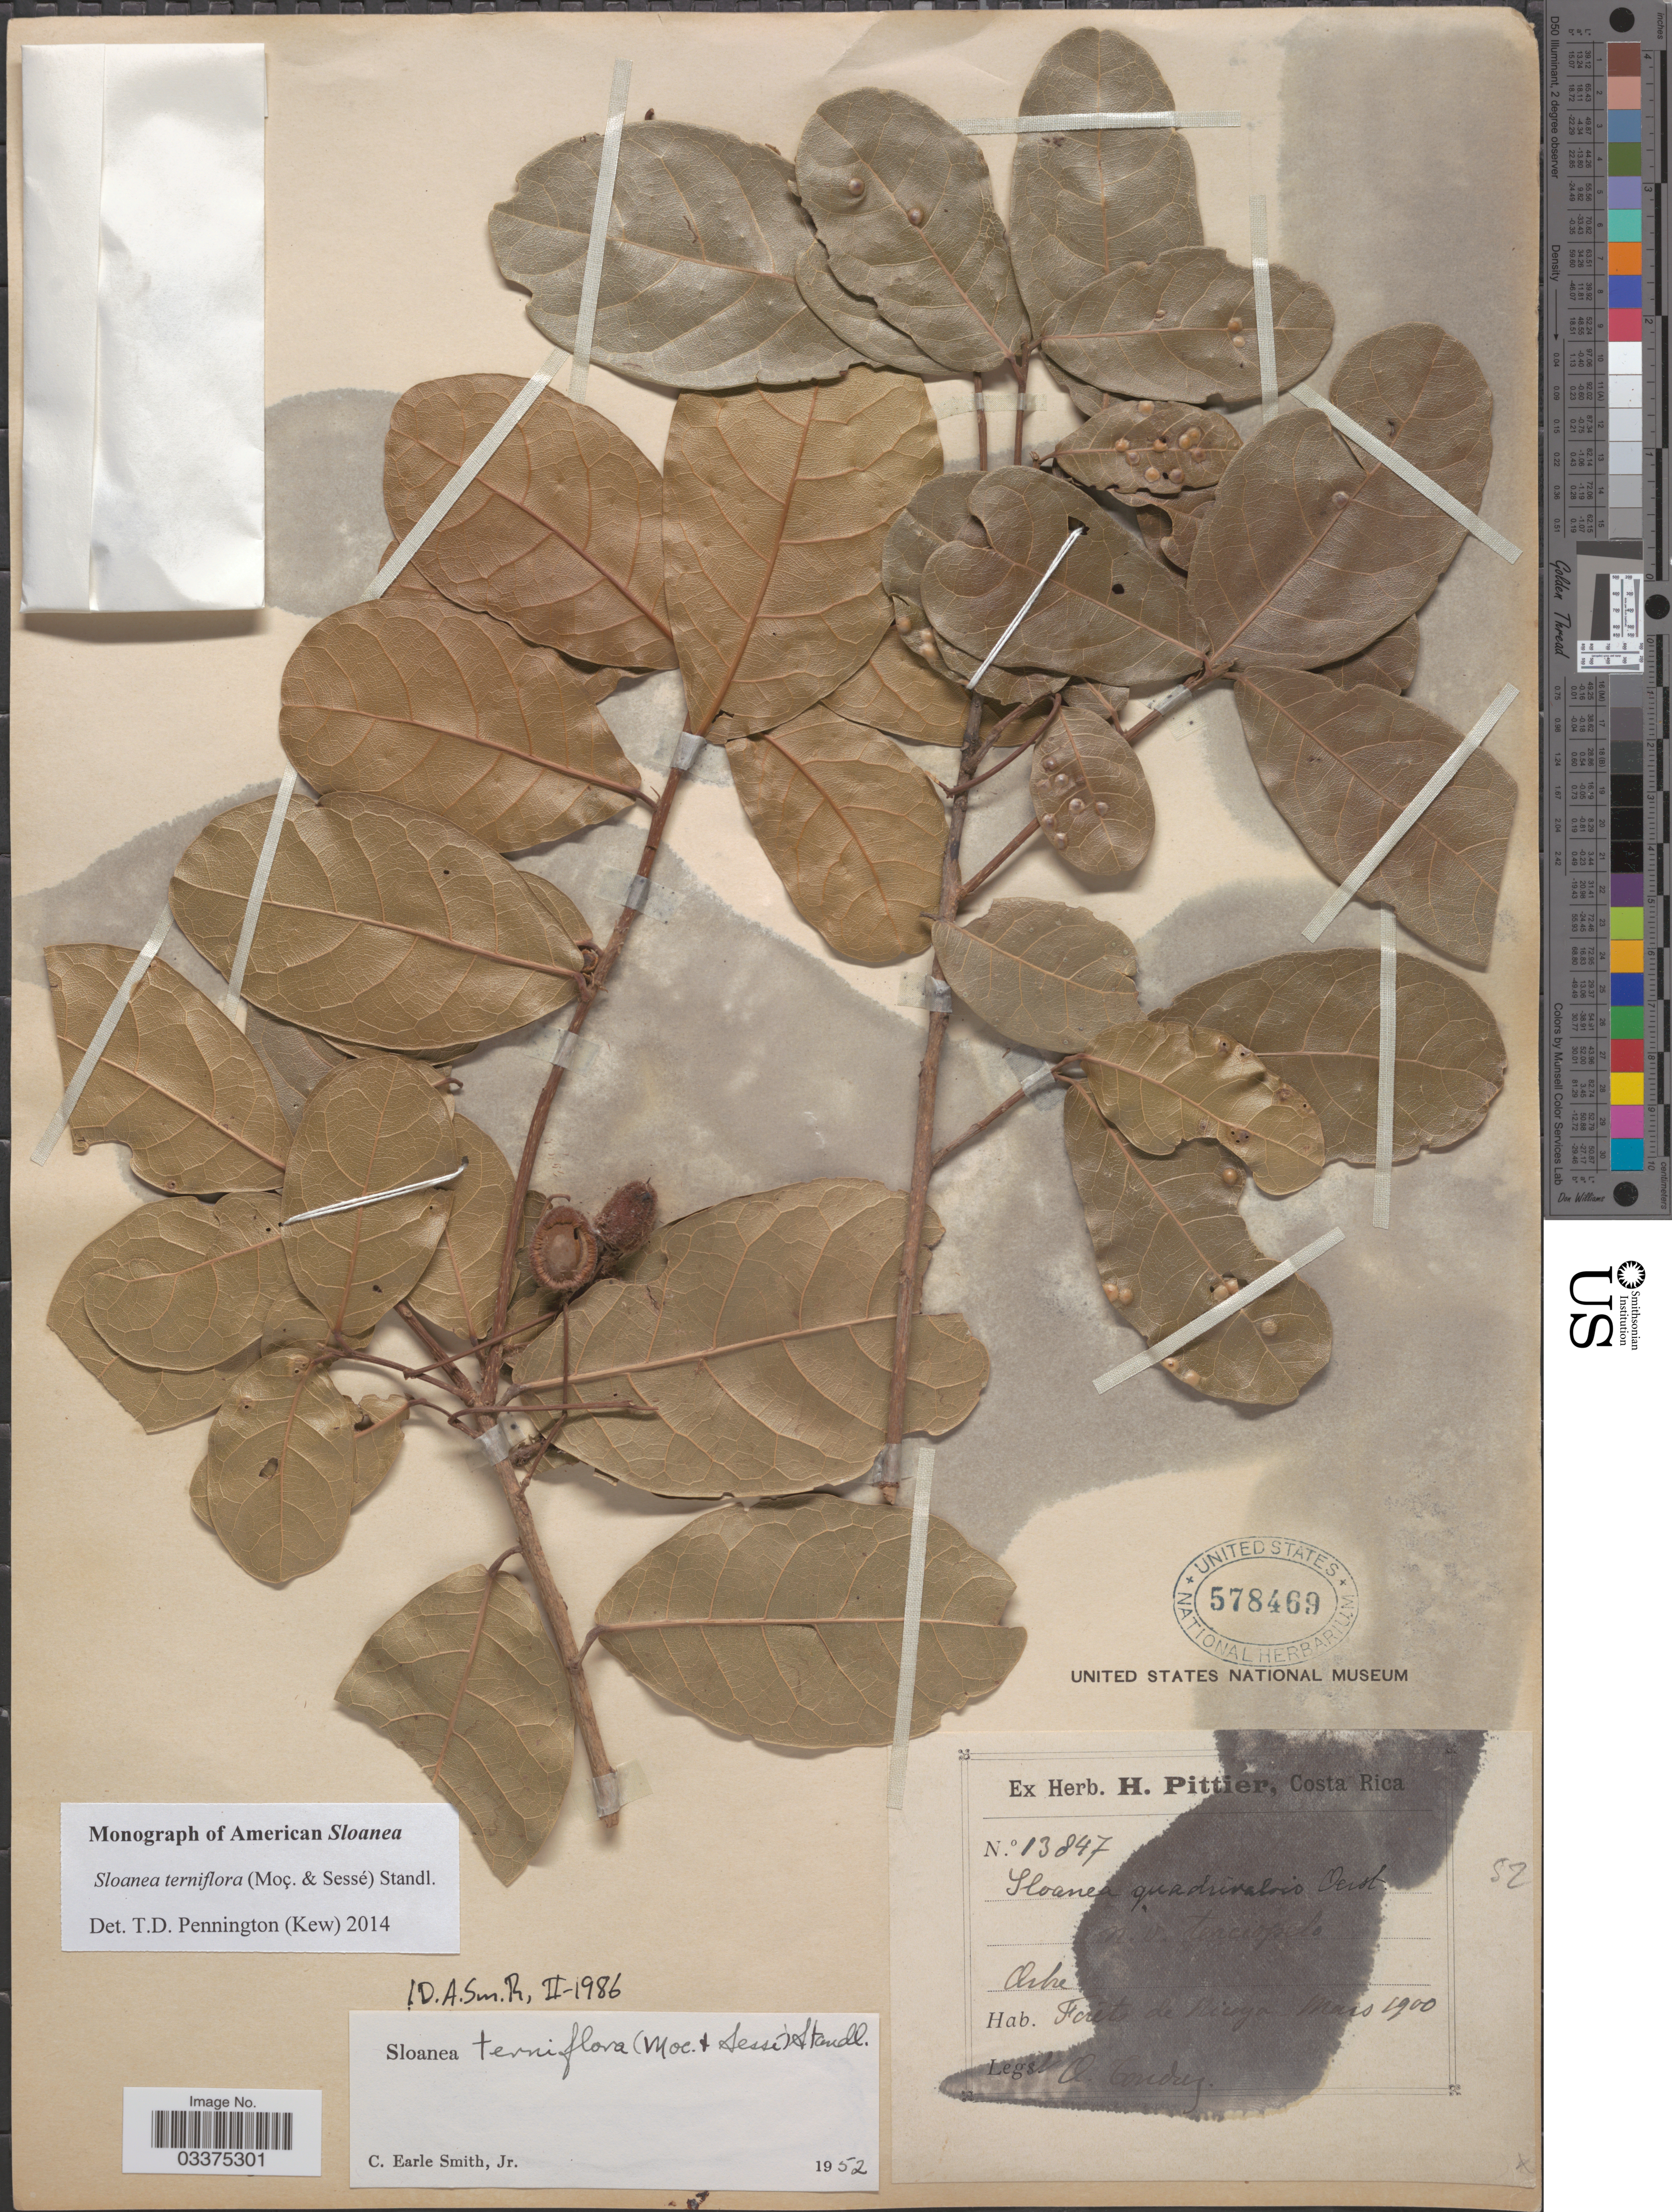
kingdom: Plantae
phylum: Tracheophyta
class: Magnoliopsida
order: Oxalidales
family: Elaeocarpaceae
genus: Sloanea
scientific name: Sloanea terniflora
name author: (Moc. & Sessé ex DC.) Standl.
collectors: A. Tonduz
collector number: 13847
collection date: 1900-03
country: Costa Rica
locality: Forêts de Nicoya.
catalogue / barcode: US 578469